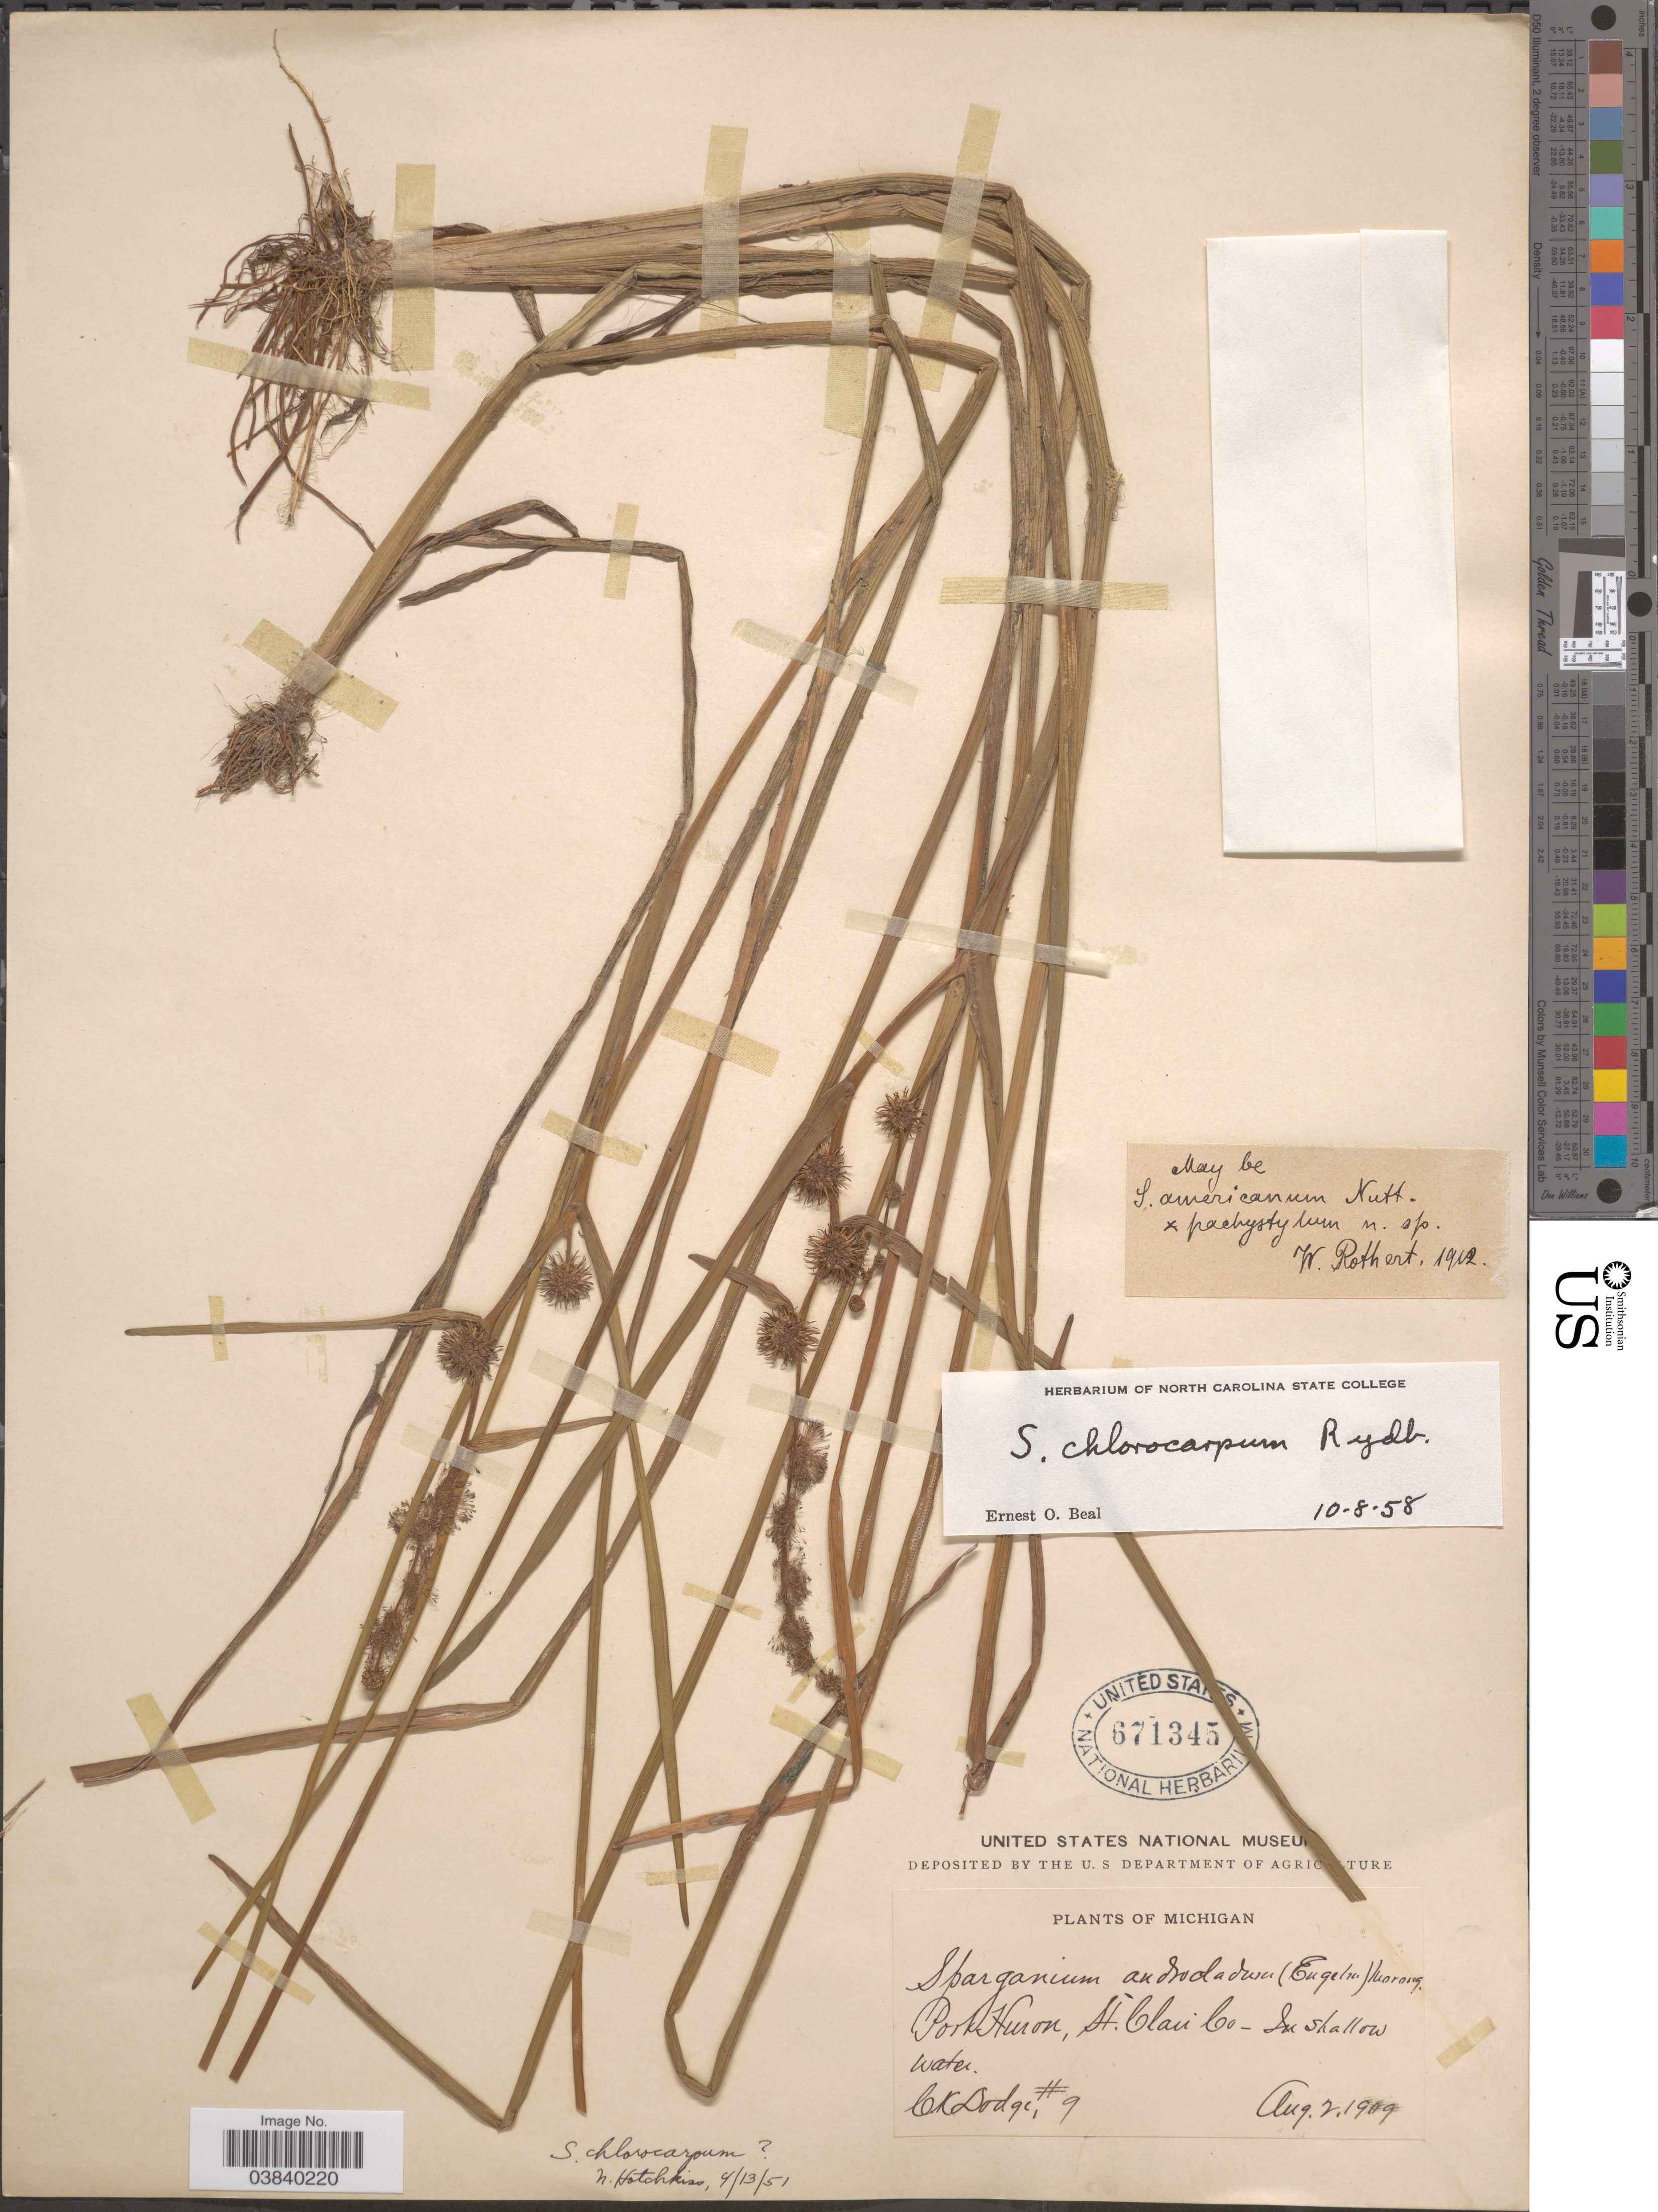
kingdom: Plantae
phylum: Tracheophyta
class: Liliopsida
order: Poales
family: Typhaceae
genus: Sparganium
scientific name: Sparganium chlorocarpum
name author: Rydb.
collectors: C. Dodge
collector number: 9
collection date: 1909-08-02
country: United States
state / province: Michigan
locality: Port Huron, St. Clau Co.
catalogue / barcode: US 671345